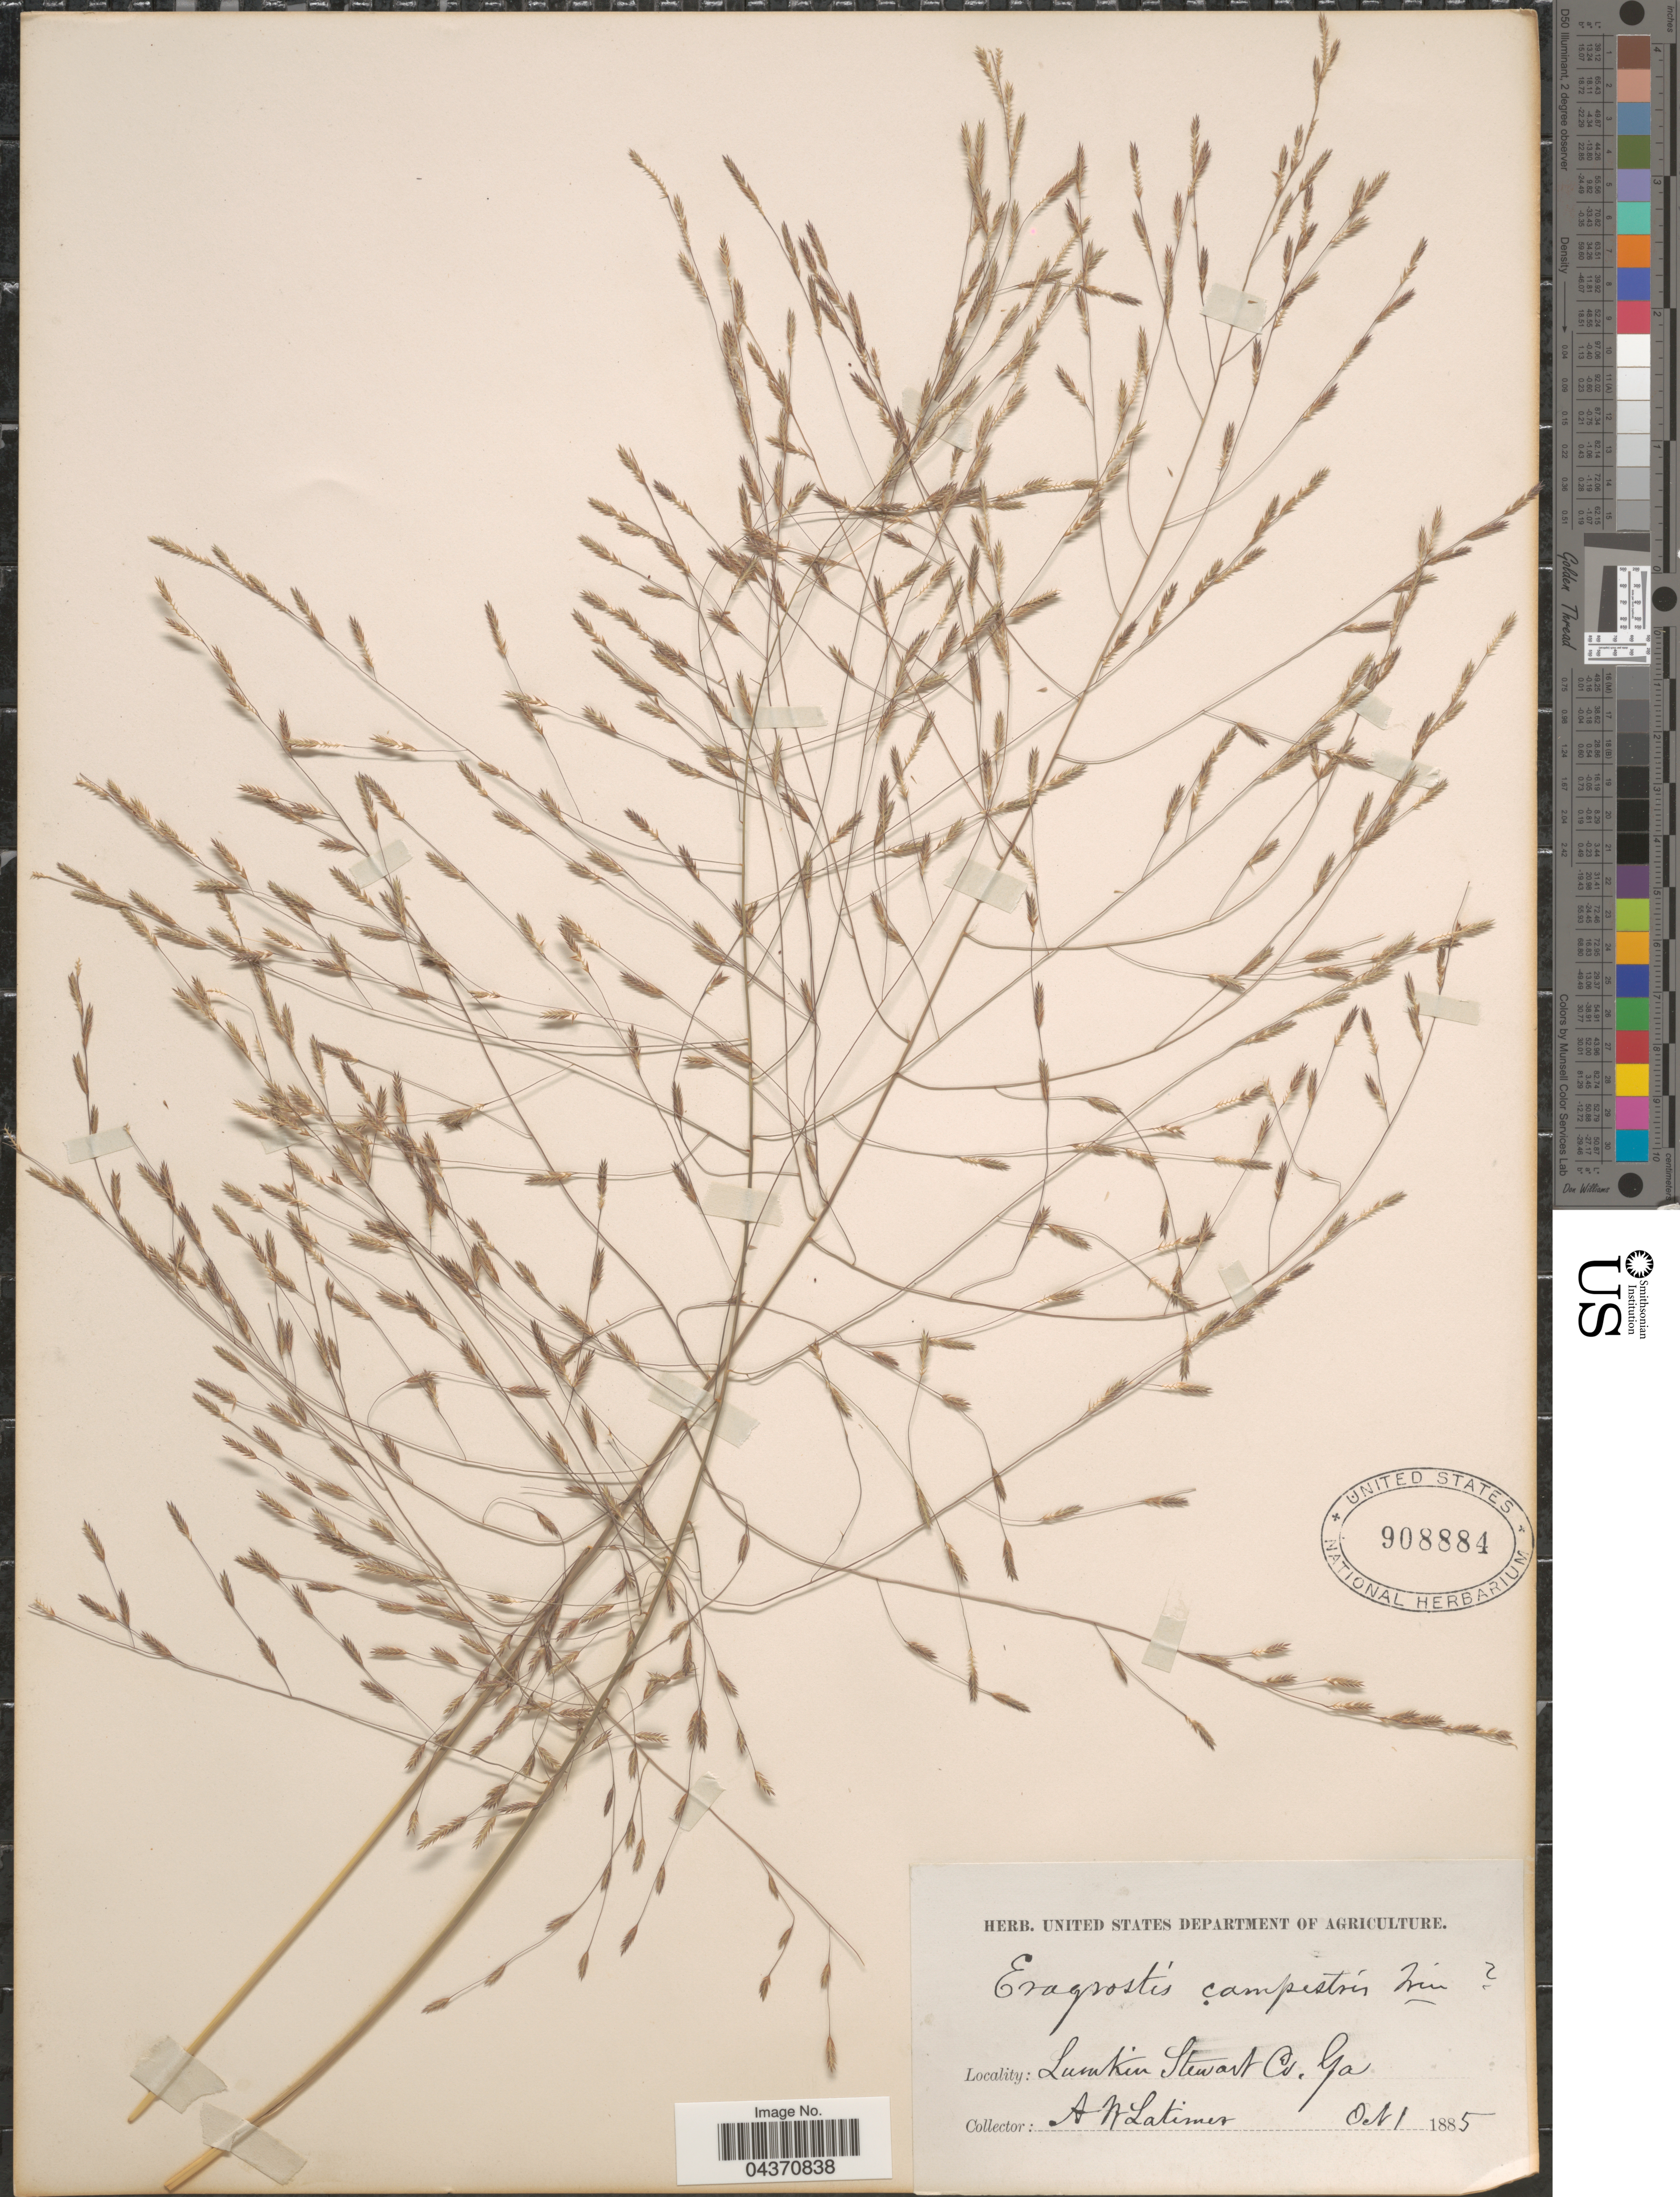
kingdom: Plantae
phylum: Tracheophyta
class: Liliopsida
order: Poales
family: Poaceae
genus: Eragrostis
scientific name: Eragrostis refracta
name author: (Muhl.) Scribn.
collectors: A. Latimer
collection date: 1885-10-01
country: United States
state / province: Georgia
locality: Lumkin Stewart Co.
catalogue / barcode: US 908884